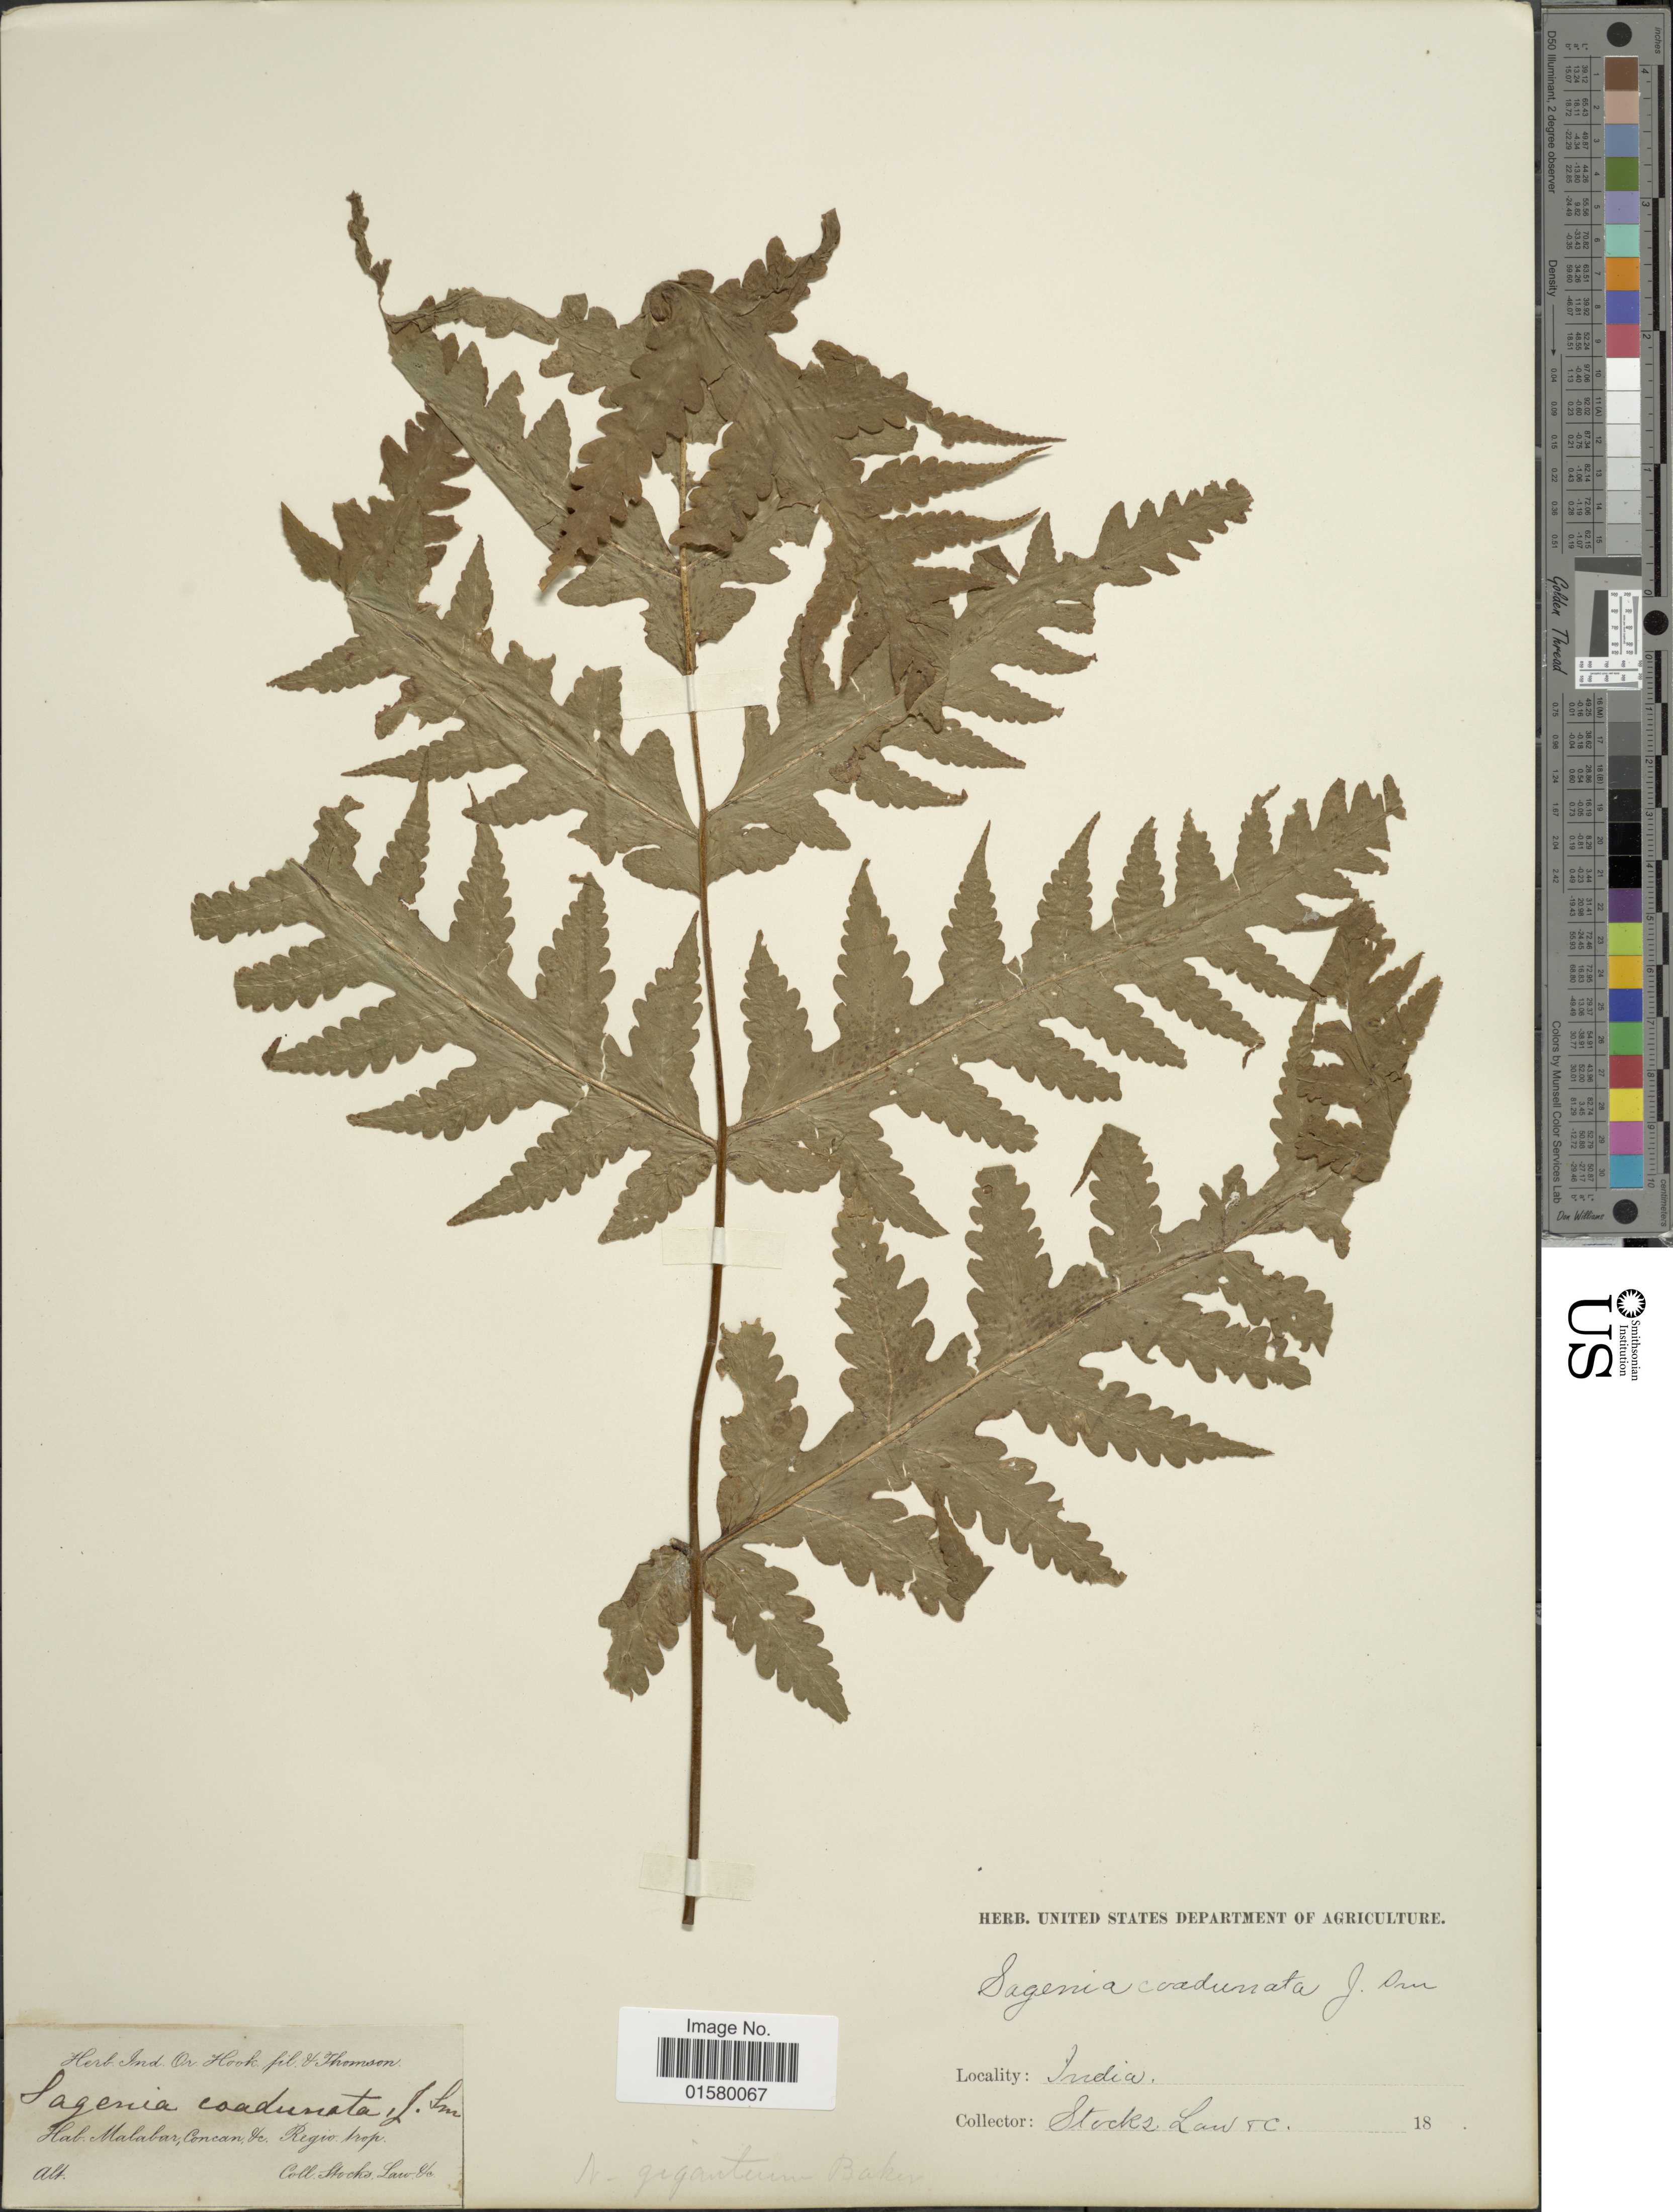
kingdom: Plantae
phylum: Tracheophyta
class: Polypodiopsida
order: Polypodiales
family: Tectariaceae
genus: Tectaria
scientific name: Tectaria coadunata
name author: (J. Sm.) C. Chr.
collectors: J. Stocks & J. Law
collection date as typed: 18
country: India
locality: Malabar, Concan, &c., Regio trop.